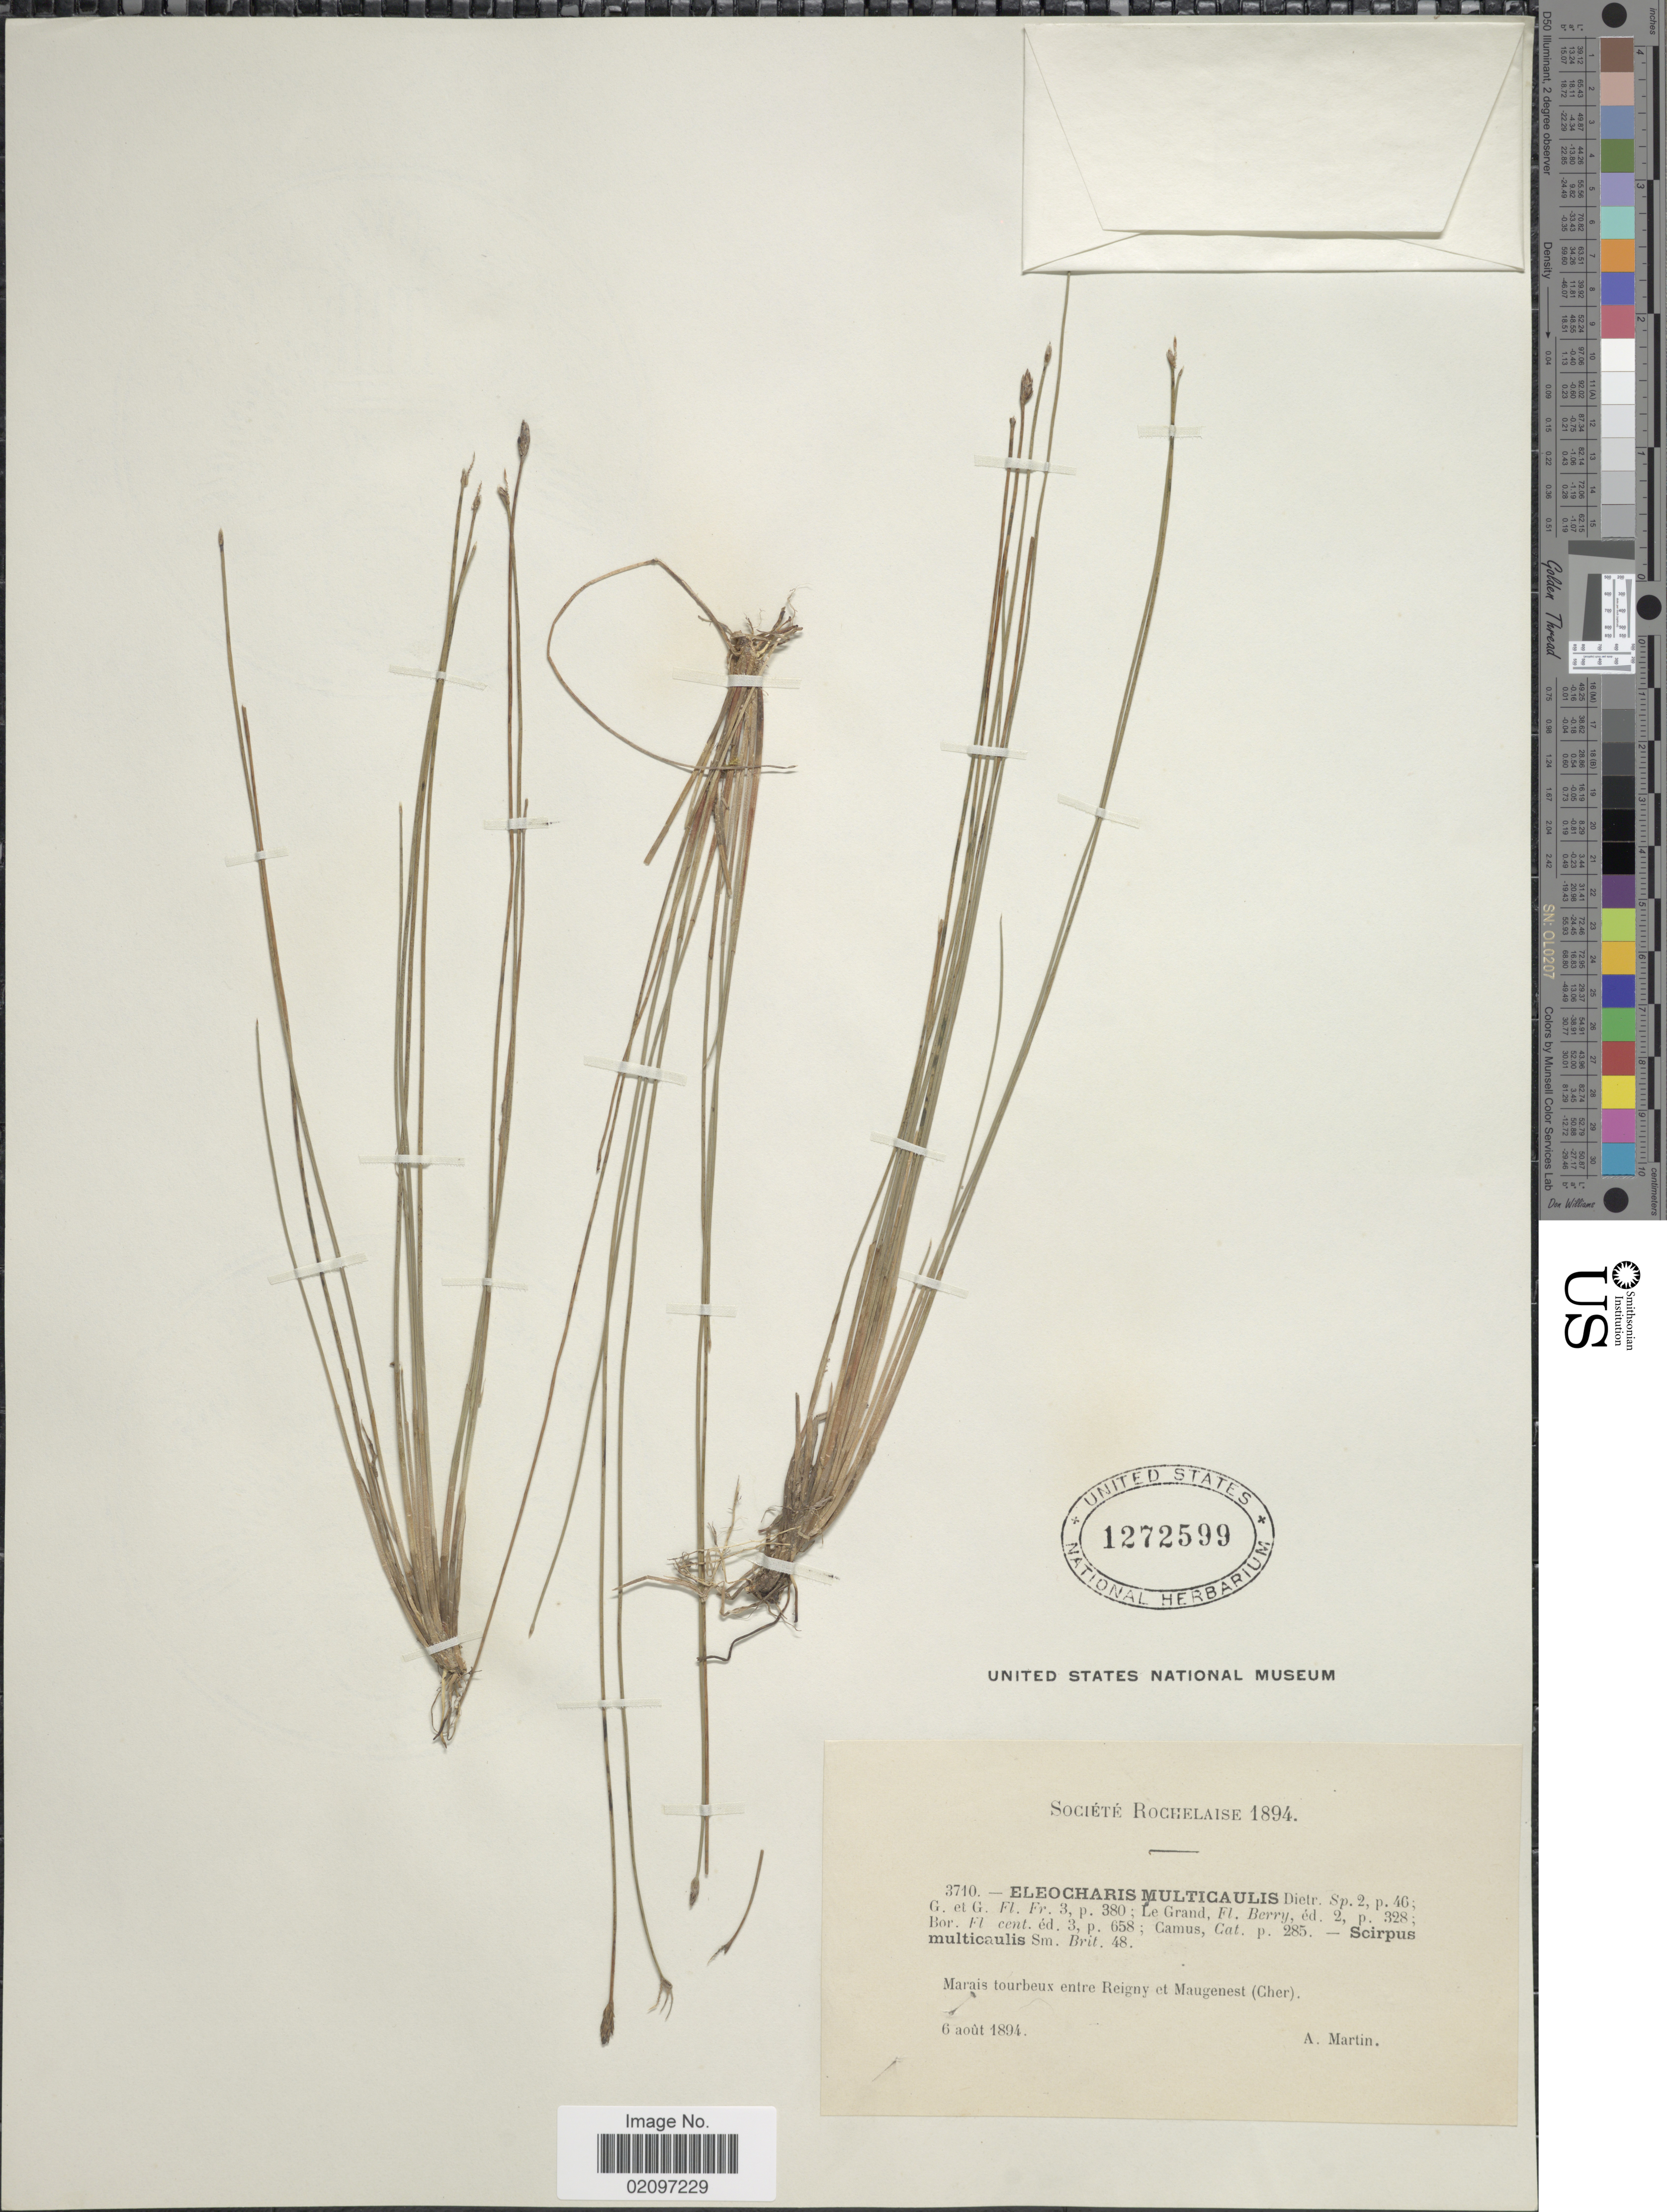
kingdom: Plantae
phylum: Tracheophyta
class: Liliopsida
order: Poales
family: Cyperaceae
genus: Eleocharis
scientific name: Eleocharis multicaulis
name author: (Sm.) Desv.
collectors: A. Martin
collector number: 3710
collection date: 1894-08-06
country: France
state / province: Centre-Val de Loire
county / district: Cher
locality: Societe Rochelaise, Marais tourbeux entre Reigny et Maugenest (Cher)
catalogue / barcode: US 1272599